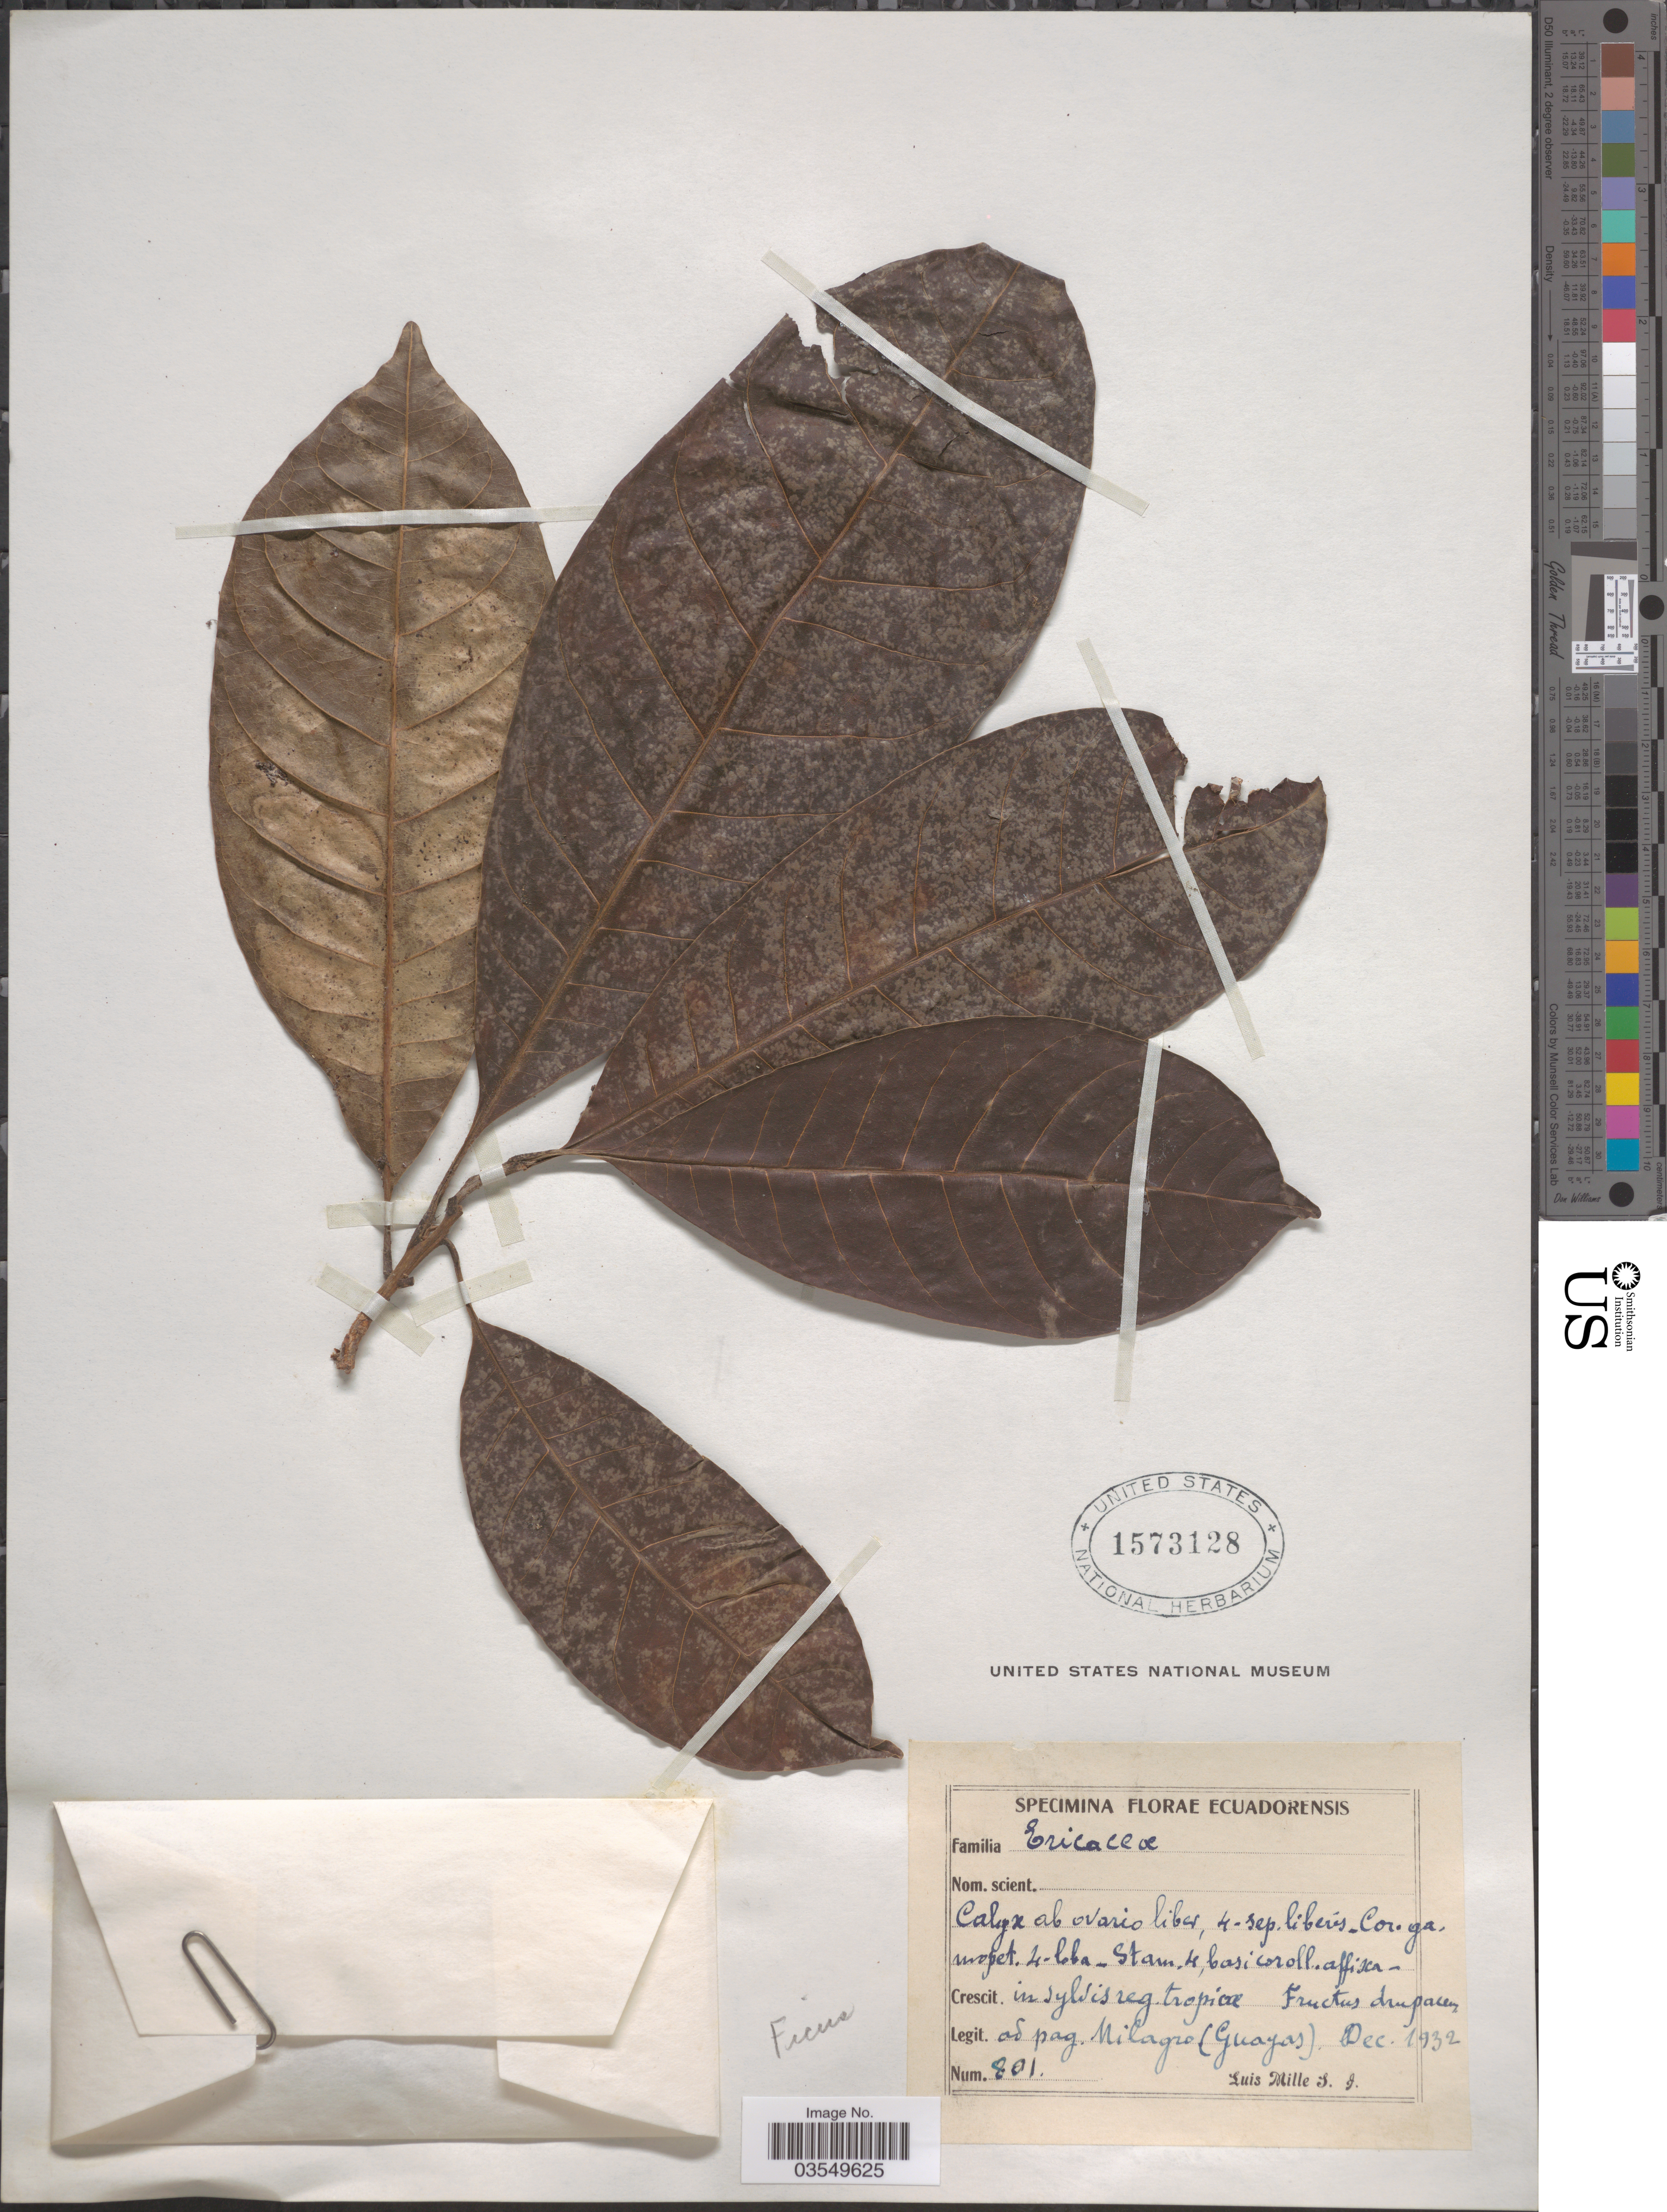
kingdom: Plantae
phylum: Tracheophyta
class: Magnoliopsida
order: Rosales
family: Moraceae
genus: Ficus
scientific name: Ficus sp.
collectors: S. Luis Mille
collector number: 801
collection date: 1932-12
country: Ecuador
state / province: Guayas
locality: In sylvis reg. tropicae. Fructus drupacen* ad pag. Milagro.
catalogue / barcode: US 1573128